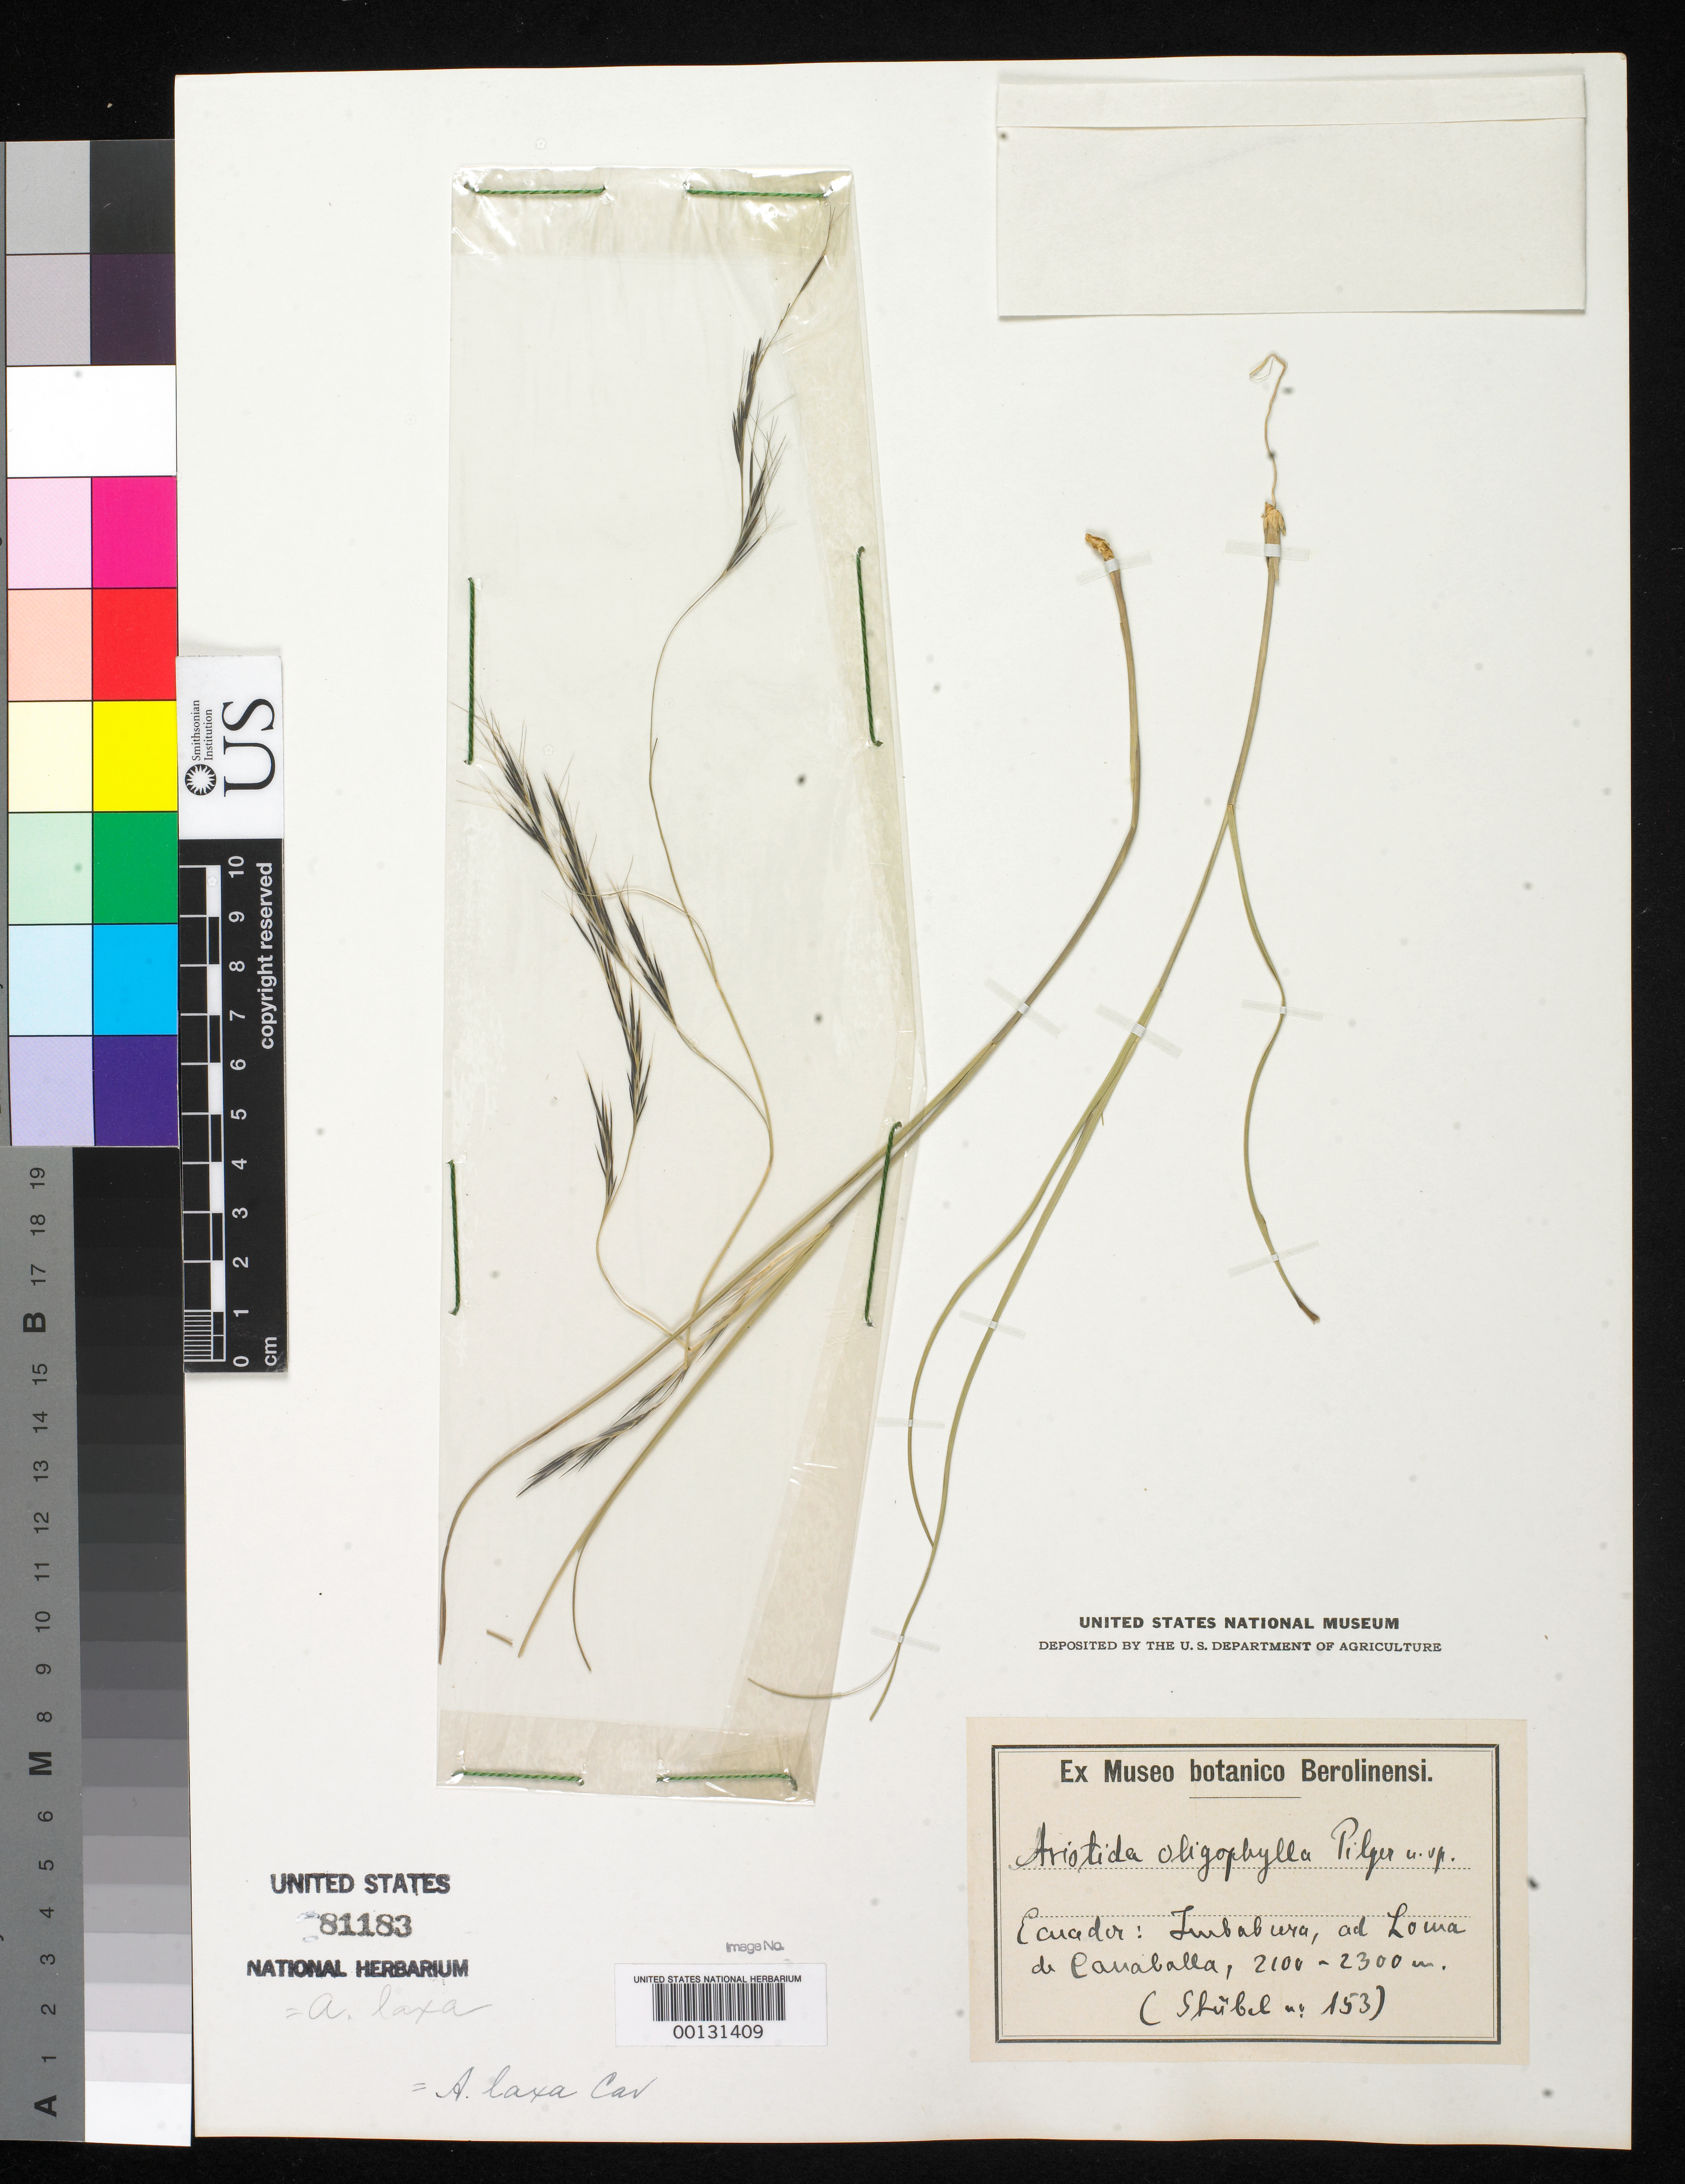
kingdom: Plantae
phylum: Tracheophyta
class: Liliopsida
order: Poales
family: Poaceae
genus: Aristida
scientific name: Aristida oligophylla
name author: Pilg.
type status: Isotype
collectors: M. Stuebel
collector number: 153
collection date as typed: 01 Feb 1871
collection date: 1871-02-01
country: Ecuador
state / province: Imbabura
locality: At Loma de Canaballa.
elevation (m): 2100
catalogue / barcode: US 81183